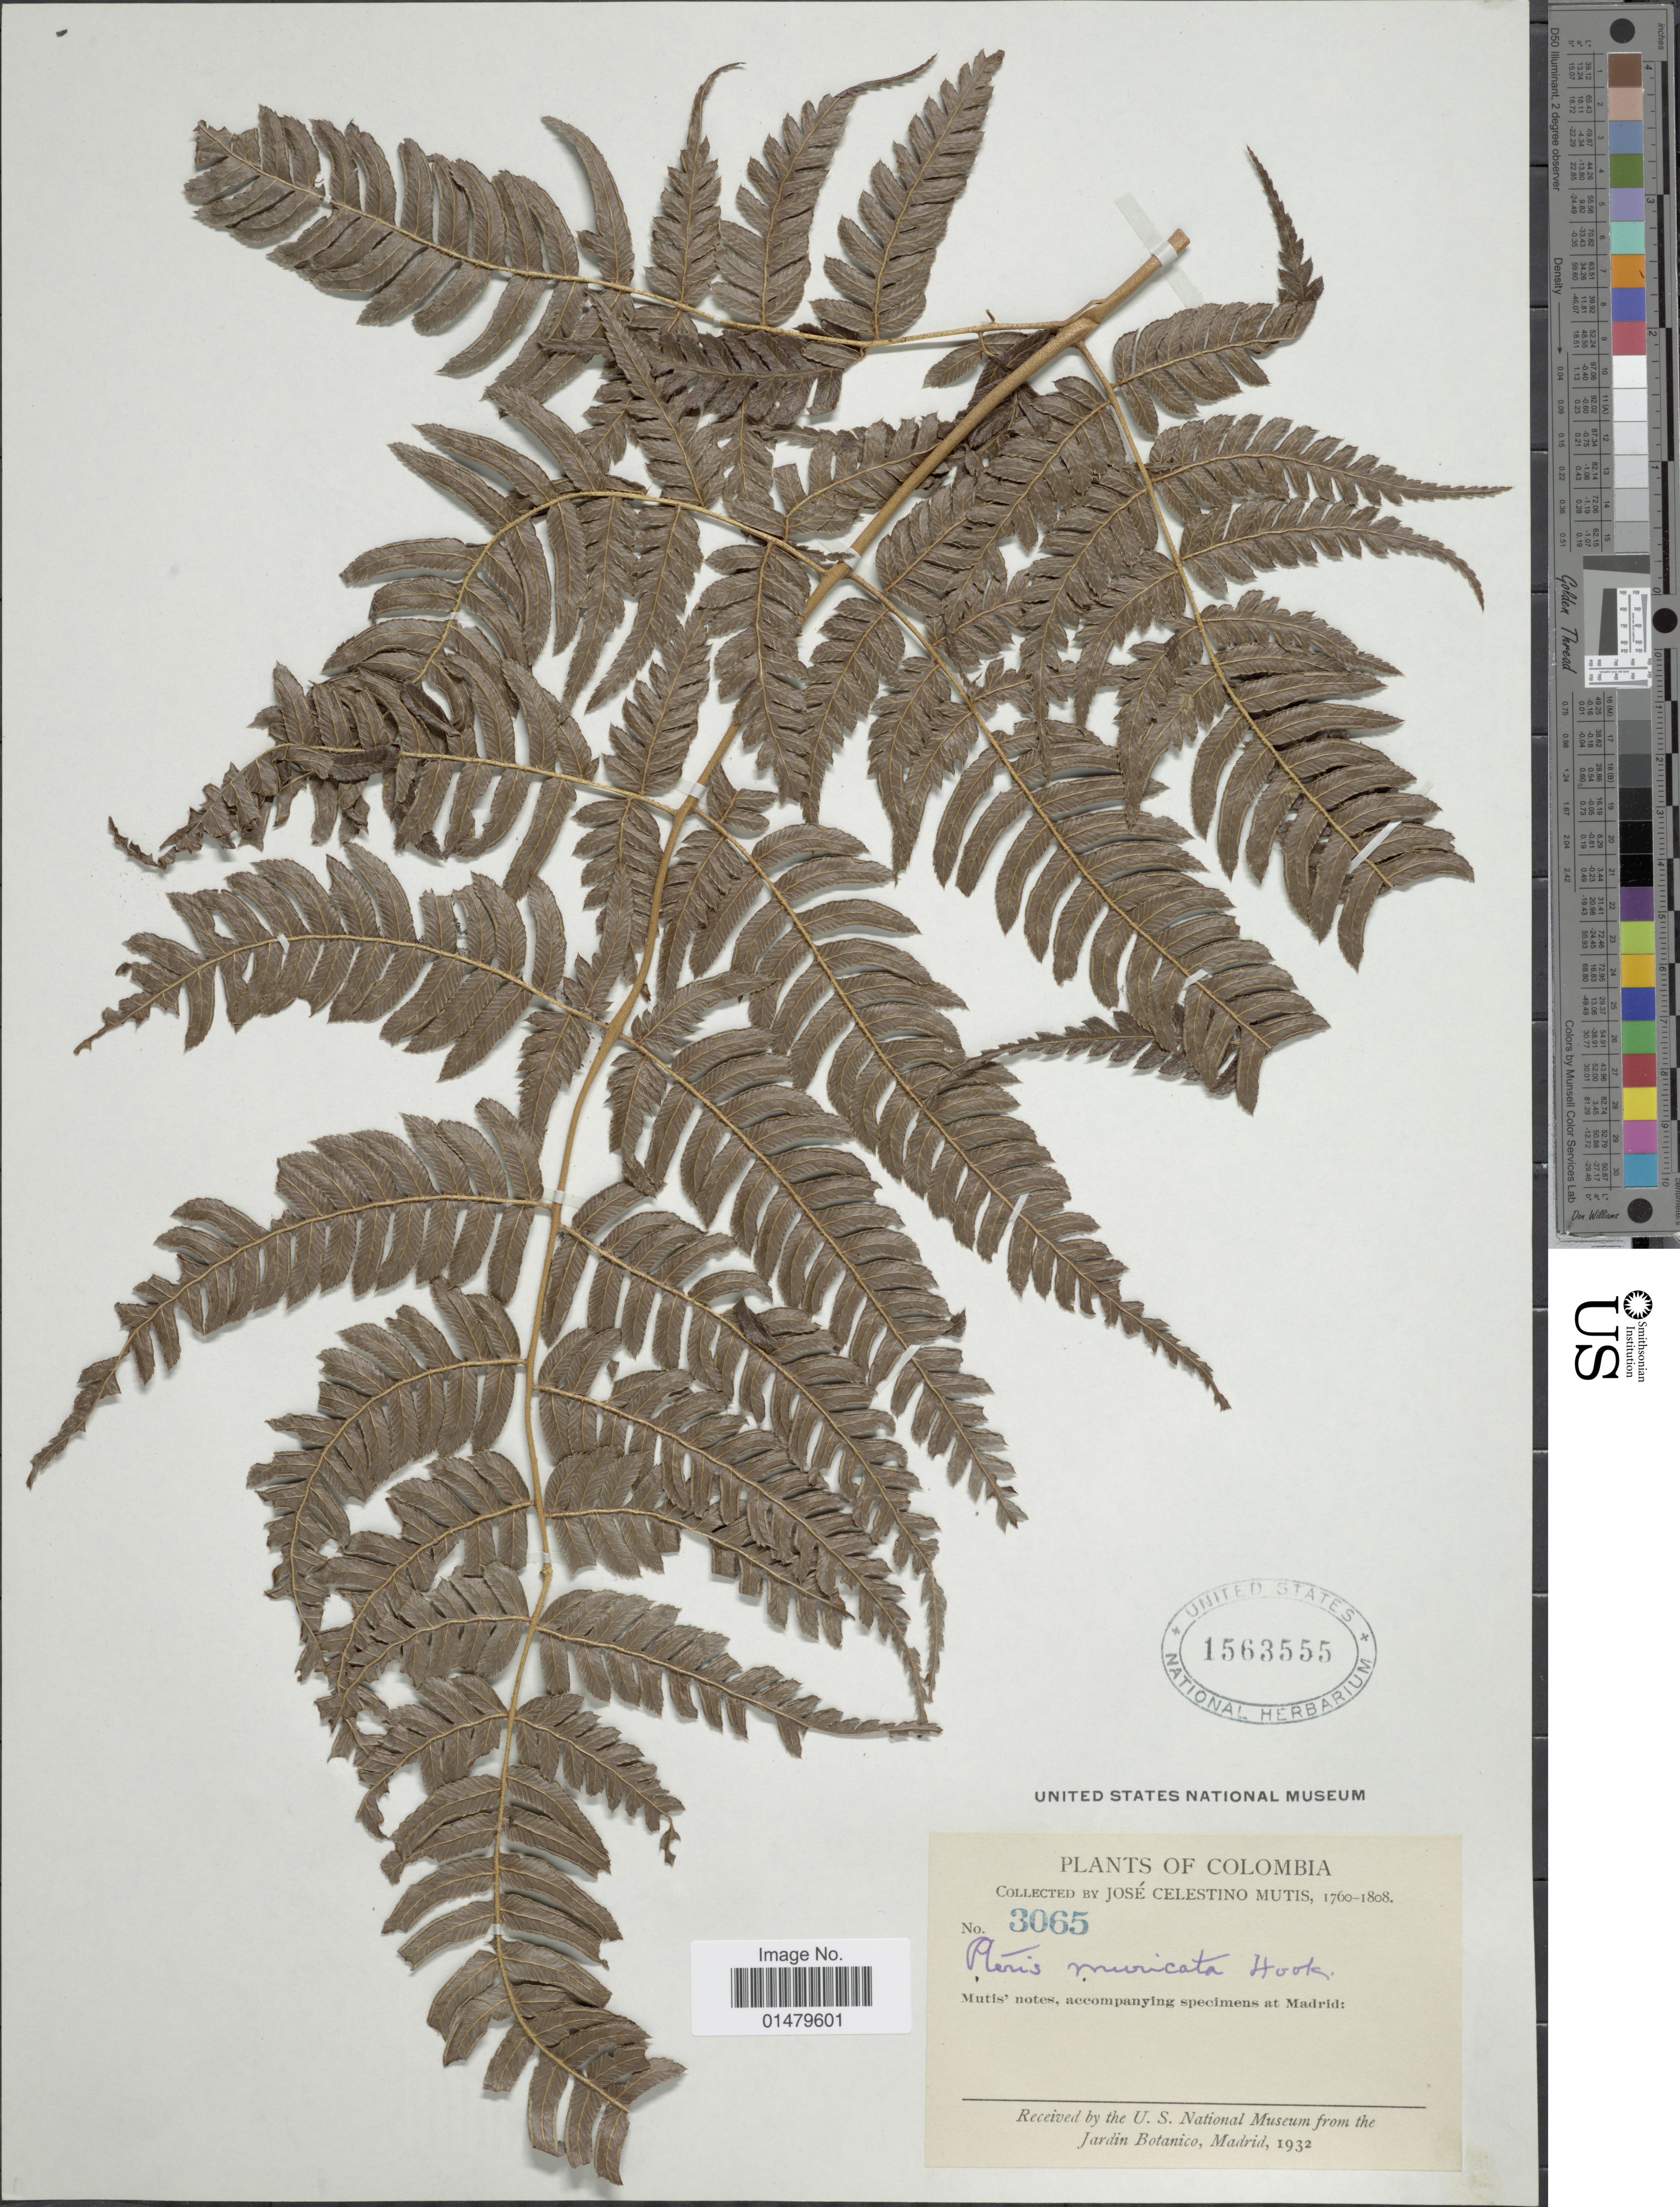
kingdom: Plantae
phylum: Tracheophyta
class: Polypodiopsida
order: Polypodiales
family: Pteridaceae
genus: Pteris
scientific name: Pteris muricata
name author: Rosenst.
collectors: J. C. B. Mutis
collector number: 3065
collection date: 1760/1808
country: Colombia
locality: Mutis' notes, accompanying specimens at Madrid.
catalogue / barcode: US 1563555